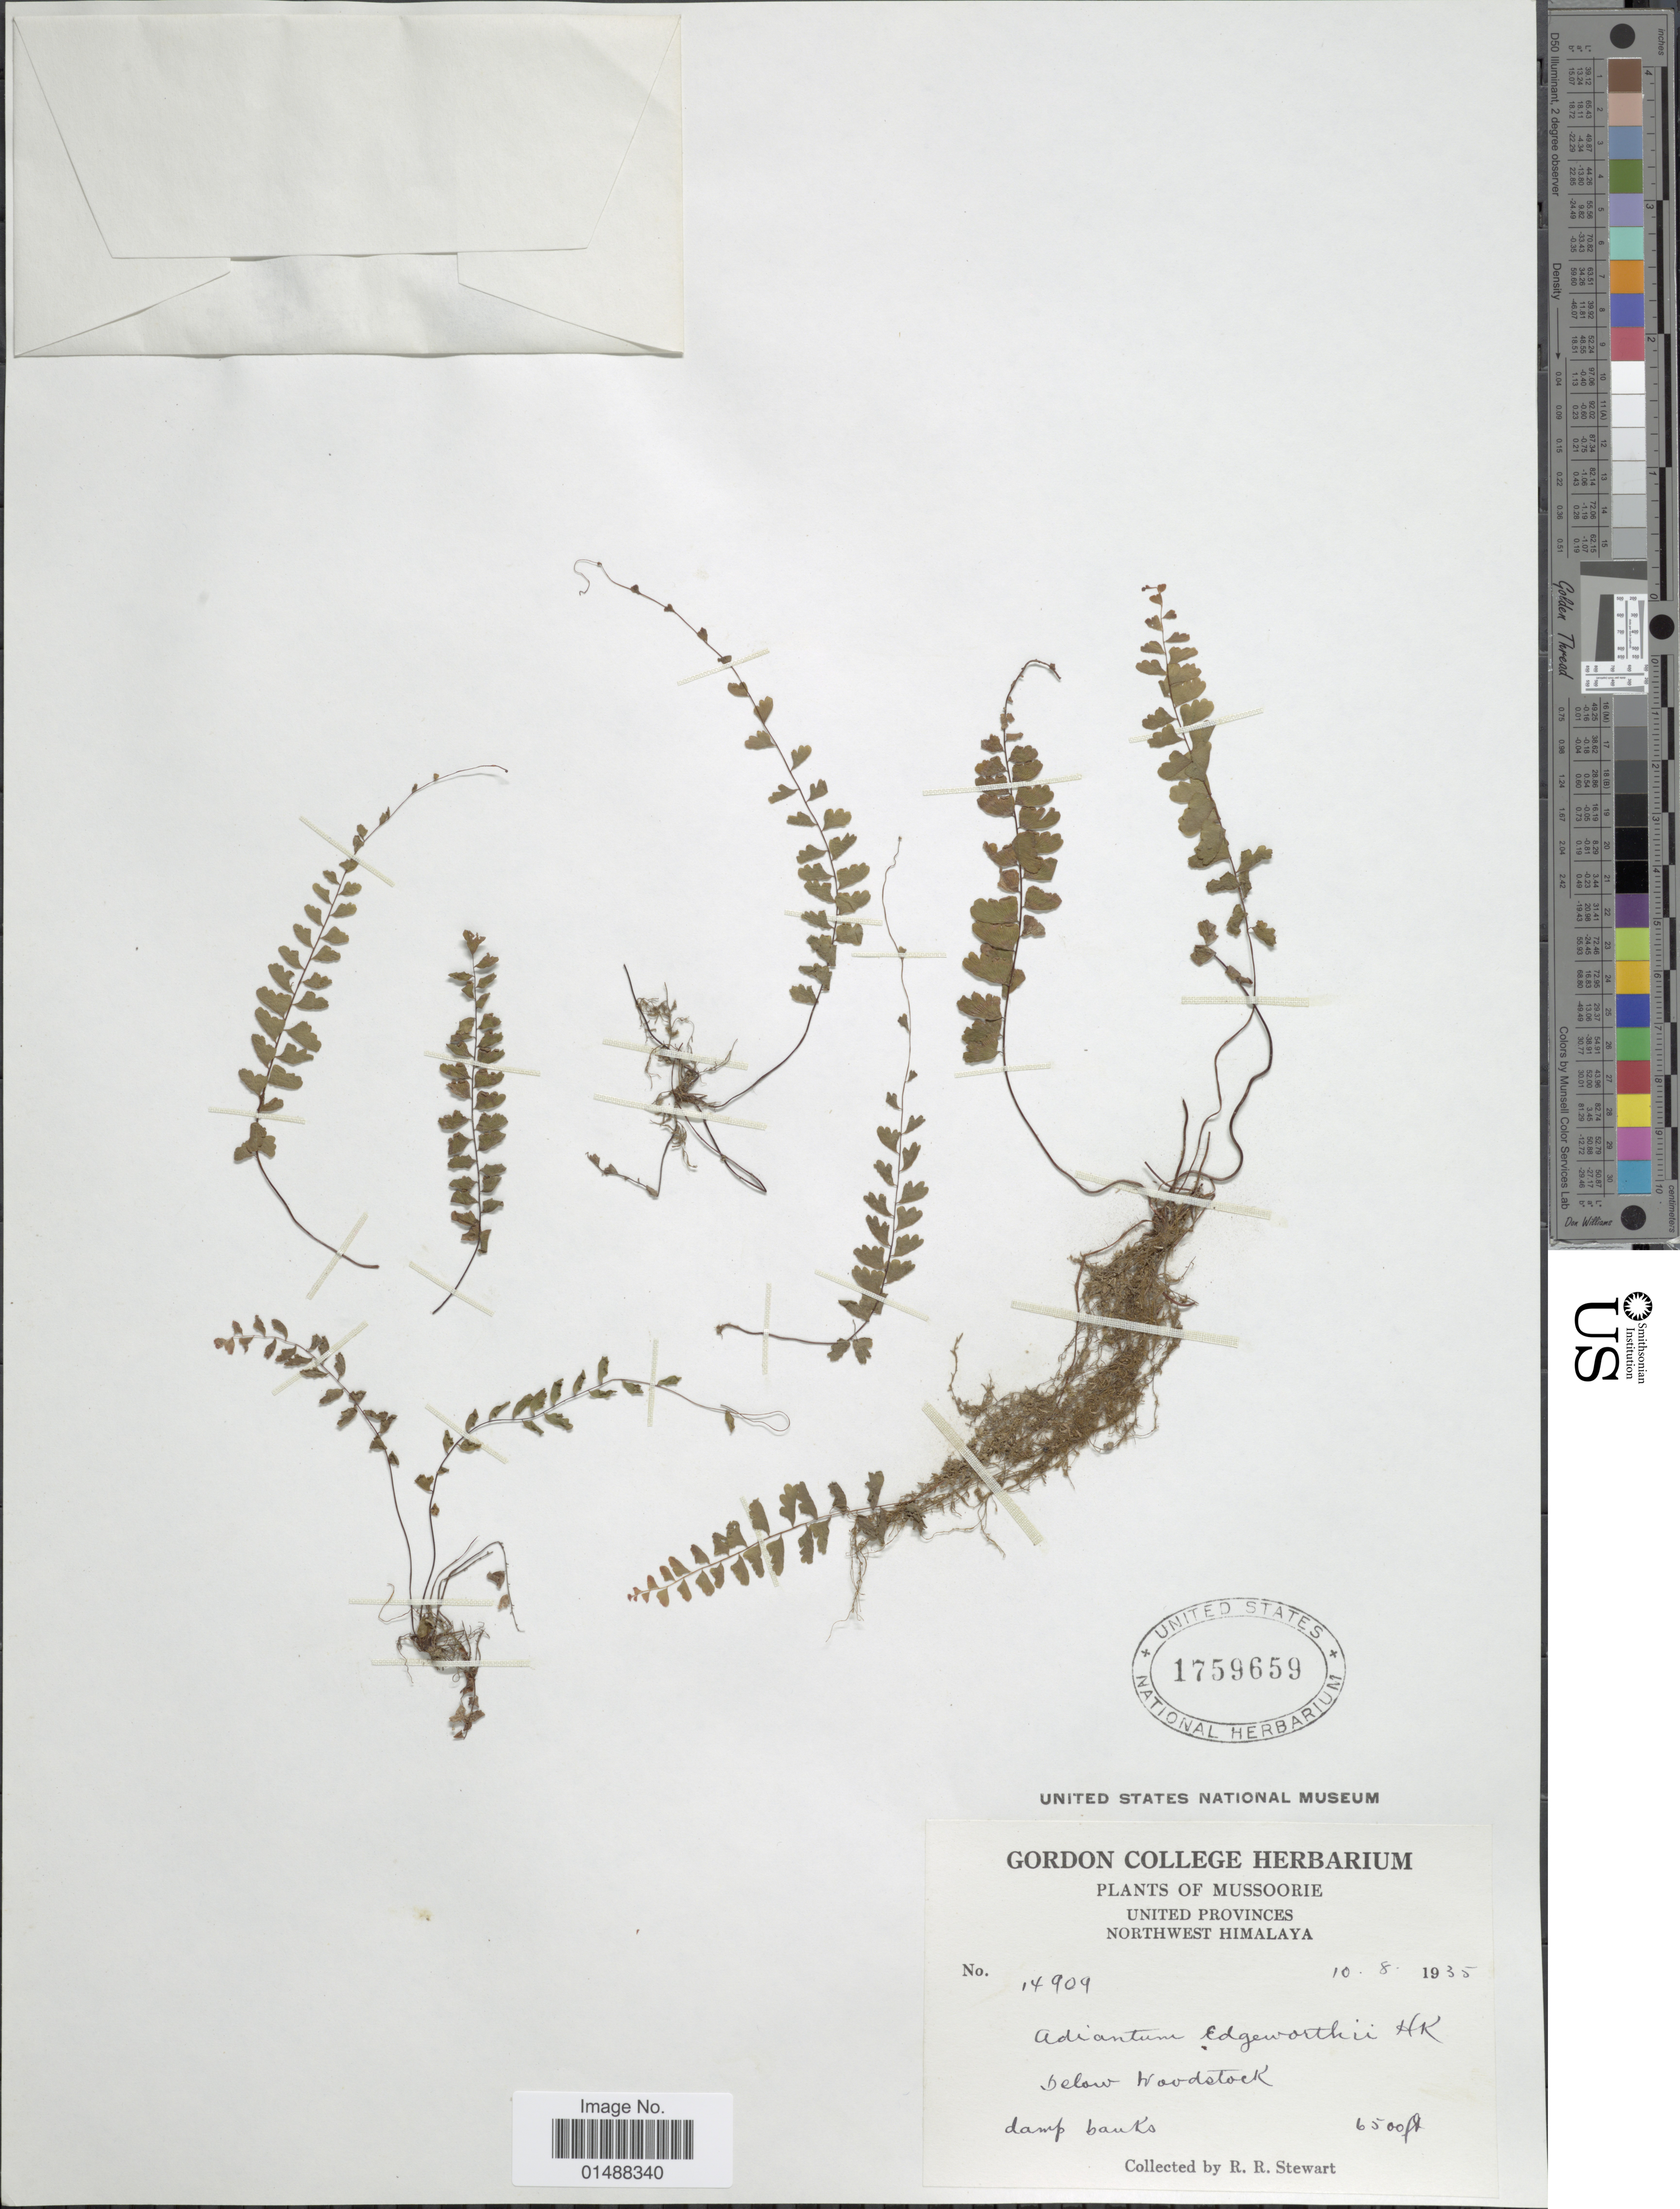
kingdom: Plantae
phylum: Tracheophyta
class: Polypodiopsida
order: Polypodiales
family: Pteridaceae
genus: Adiantum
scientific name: Adiantum edgeworthii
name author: Hook.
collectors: R. R. Stewart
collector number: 14909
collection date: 1935-08-10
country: India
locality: Mussoorie, United Provinces Northwest Himalaya. Below Woodstock.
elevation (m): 1981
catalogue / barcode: US 1759659